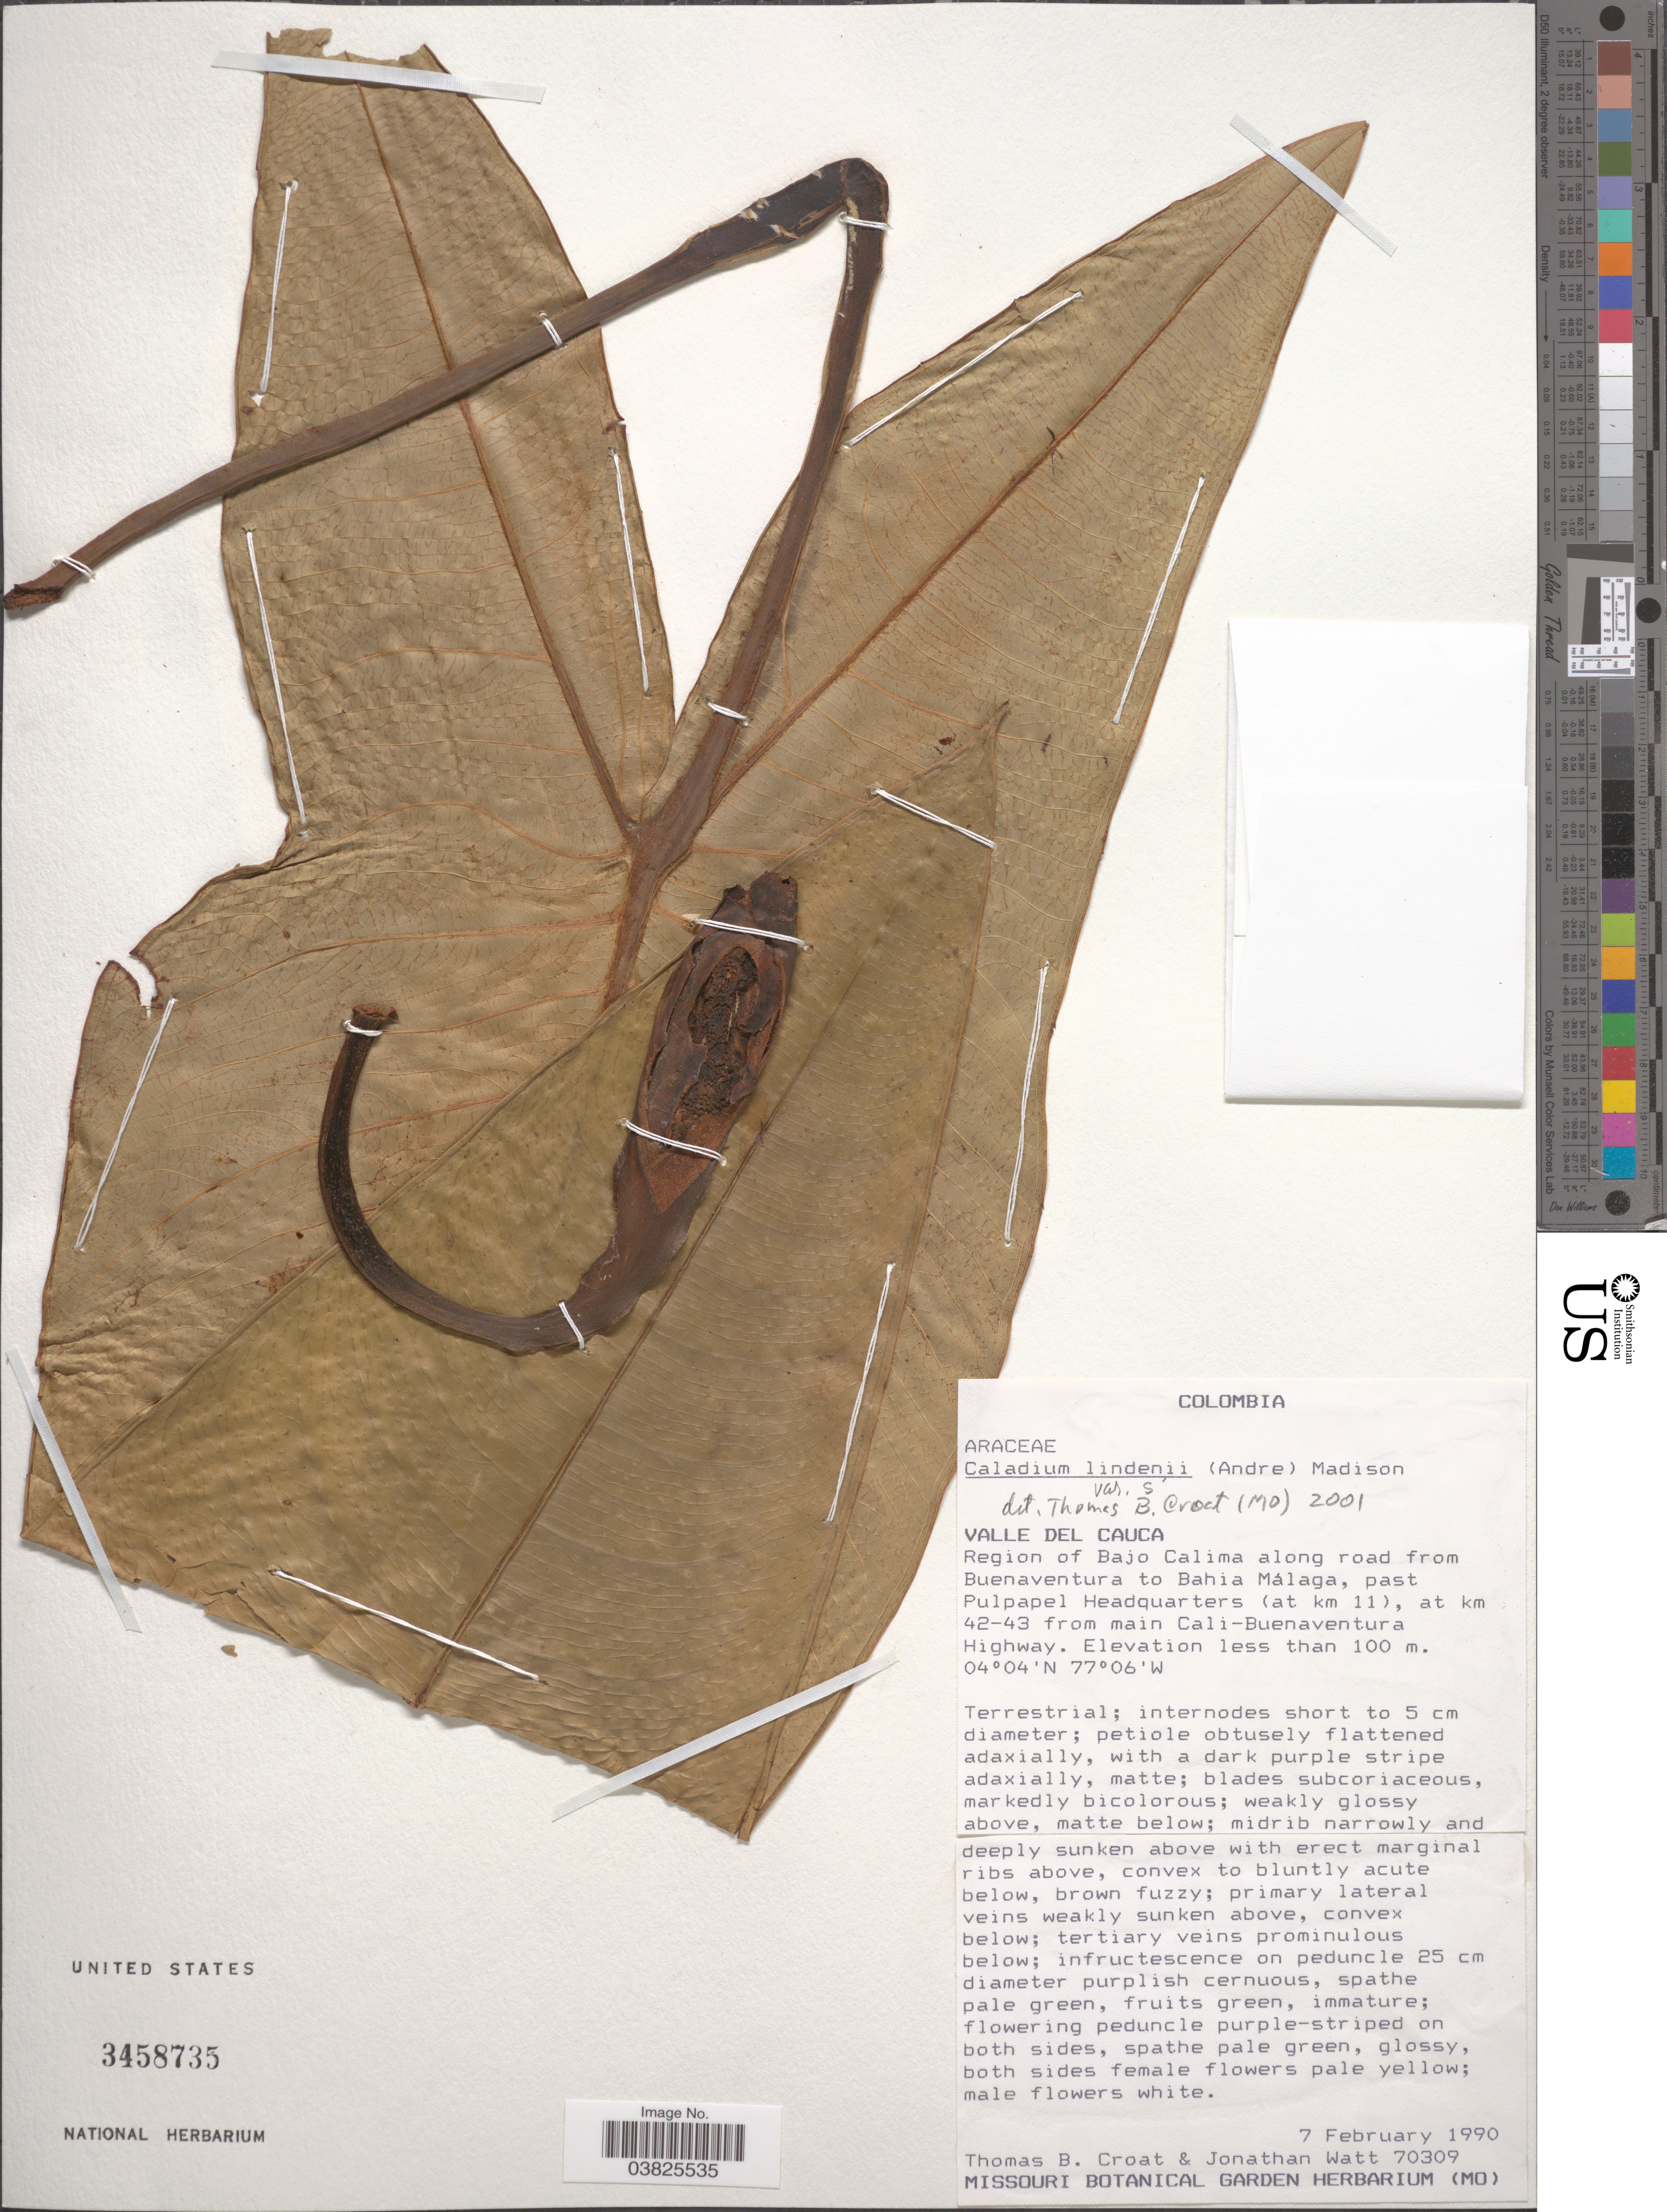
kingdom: Plantae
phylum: Tracheophyta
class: Liliopsida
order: Alismatales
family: Araceae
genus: Caladium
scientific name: Caladium lindenii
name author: (André) Madison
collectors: T. B. Croat & J. Watt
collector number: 70309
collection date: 1990-02-07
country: Colombia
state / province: Valle del Cauca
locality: Valle: Buenaventura Municipio. Bajo Calima Region: along road from Buenaventura to Bahia Málaga, past Pulpapel Headquarters (at km 11), at km 42-43 from main Cali-Buenaventura Highway.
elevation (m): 100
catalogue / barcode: US 3458735